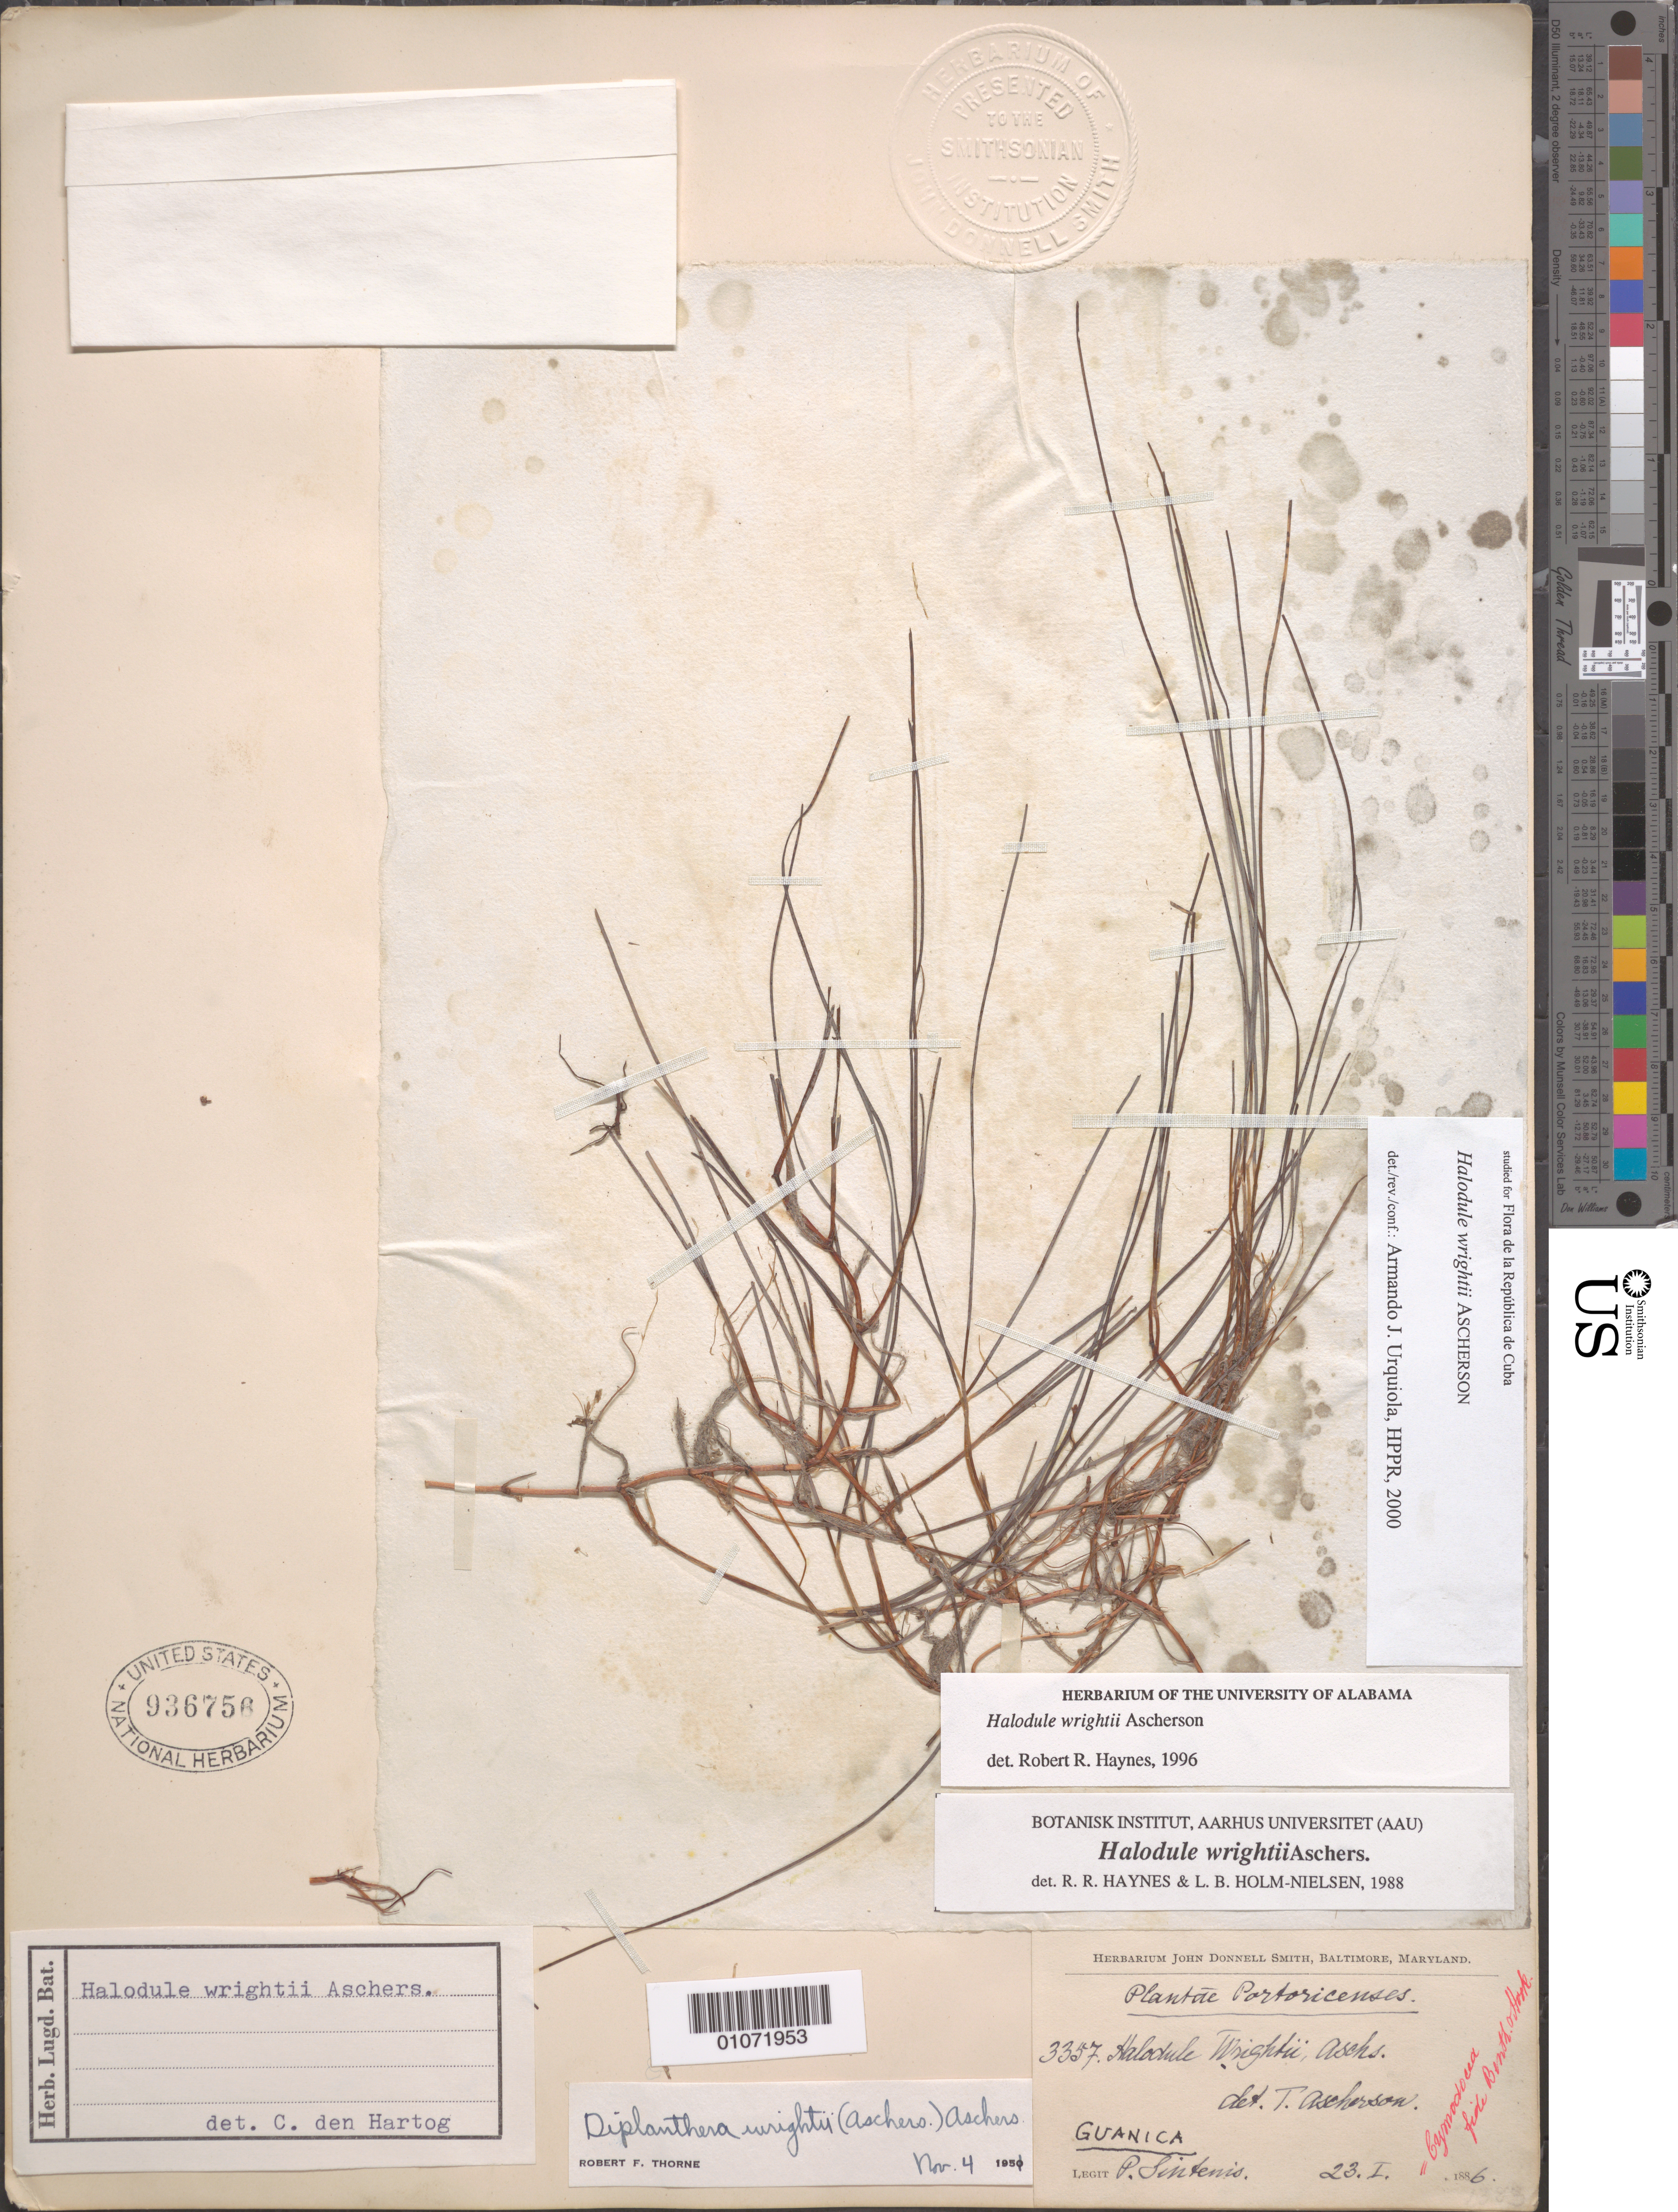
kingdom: Plantae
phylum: Tracheophyta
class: Liliopsida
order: Alismatales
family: Cymodoceaceae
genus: Halodule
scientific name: Halodule wrightii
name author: Asch.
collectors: J. Donnell Smith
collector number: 3347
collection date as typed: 23 Jan 1886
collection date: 1886-01-23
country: Puerto Rico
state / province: Guánica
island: Puerto Rico I.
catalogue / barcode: US 936756